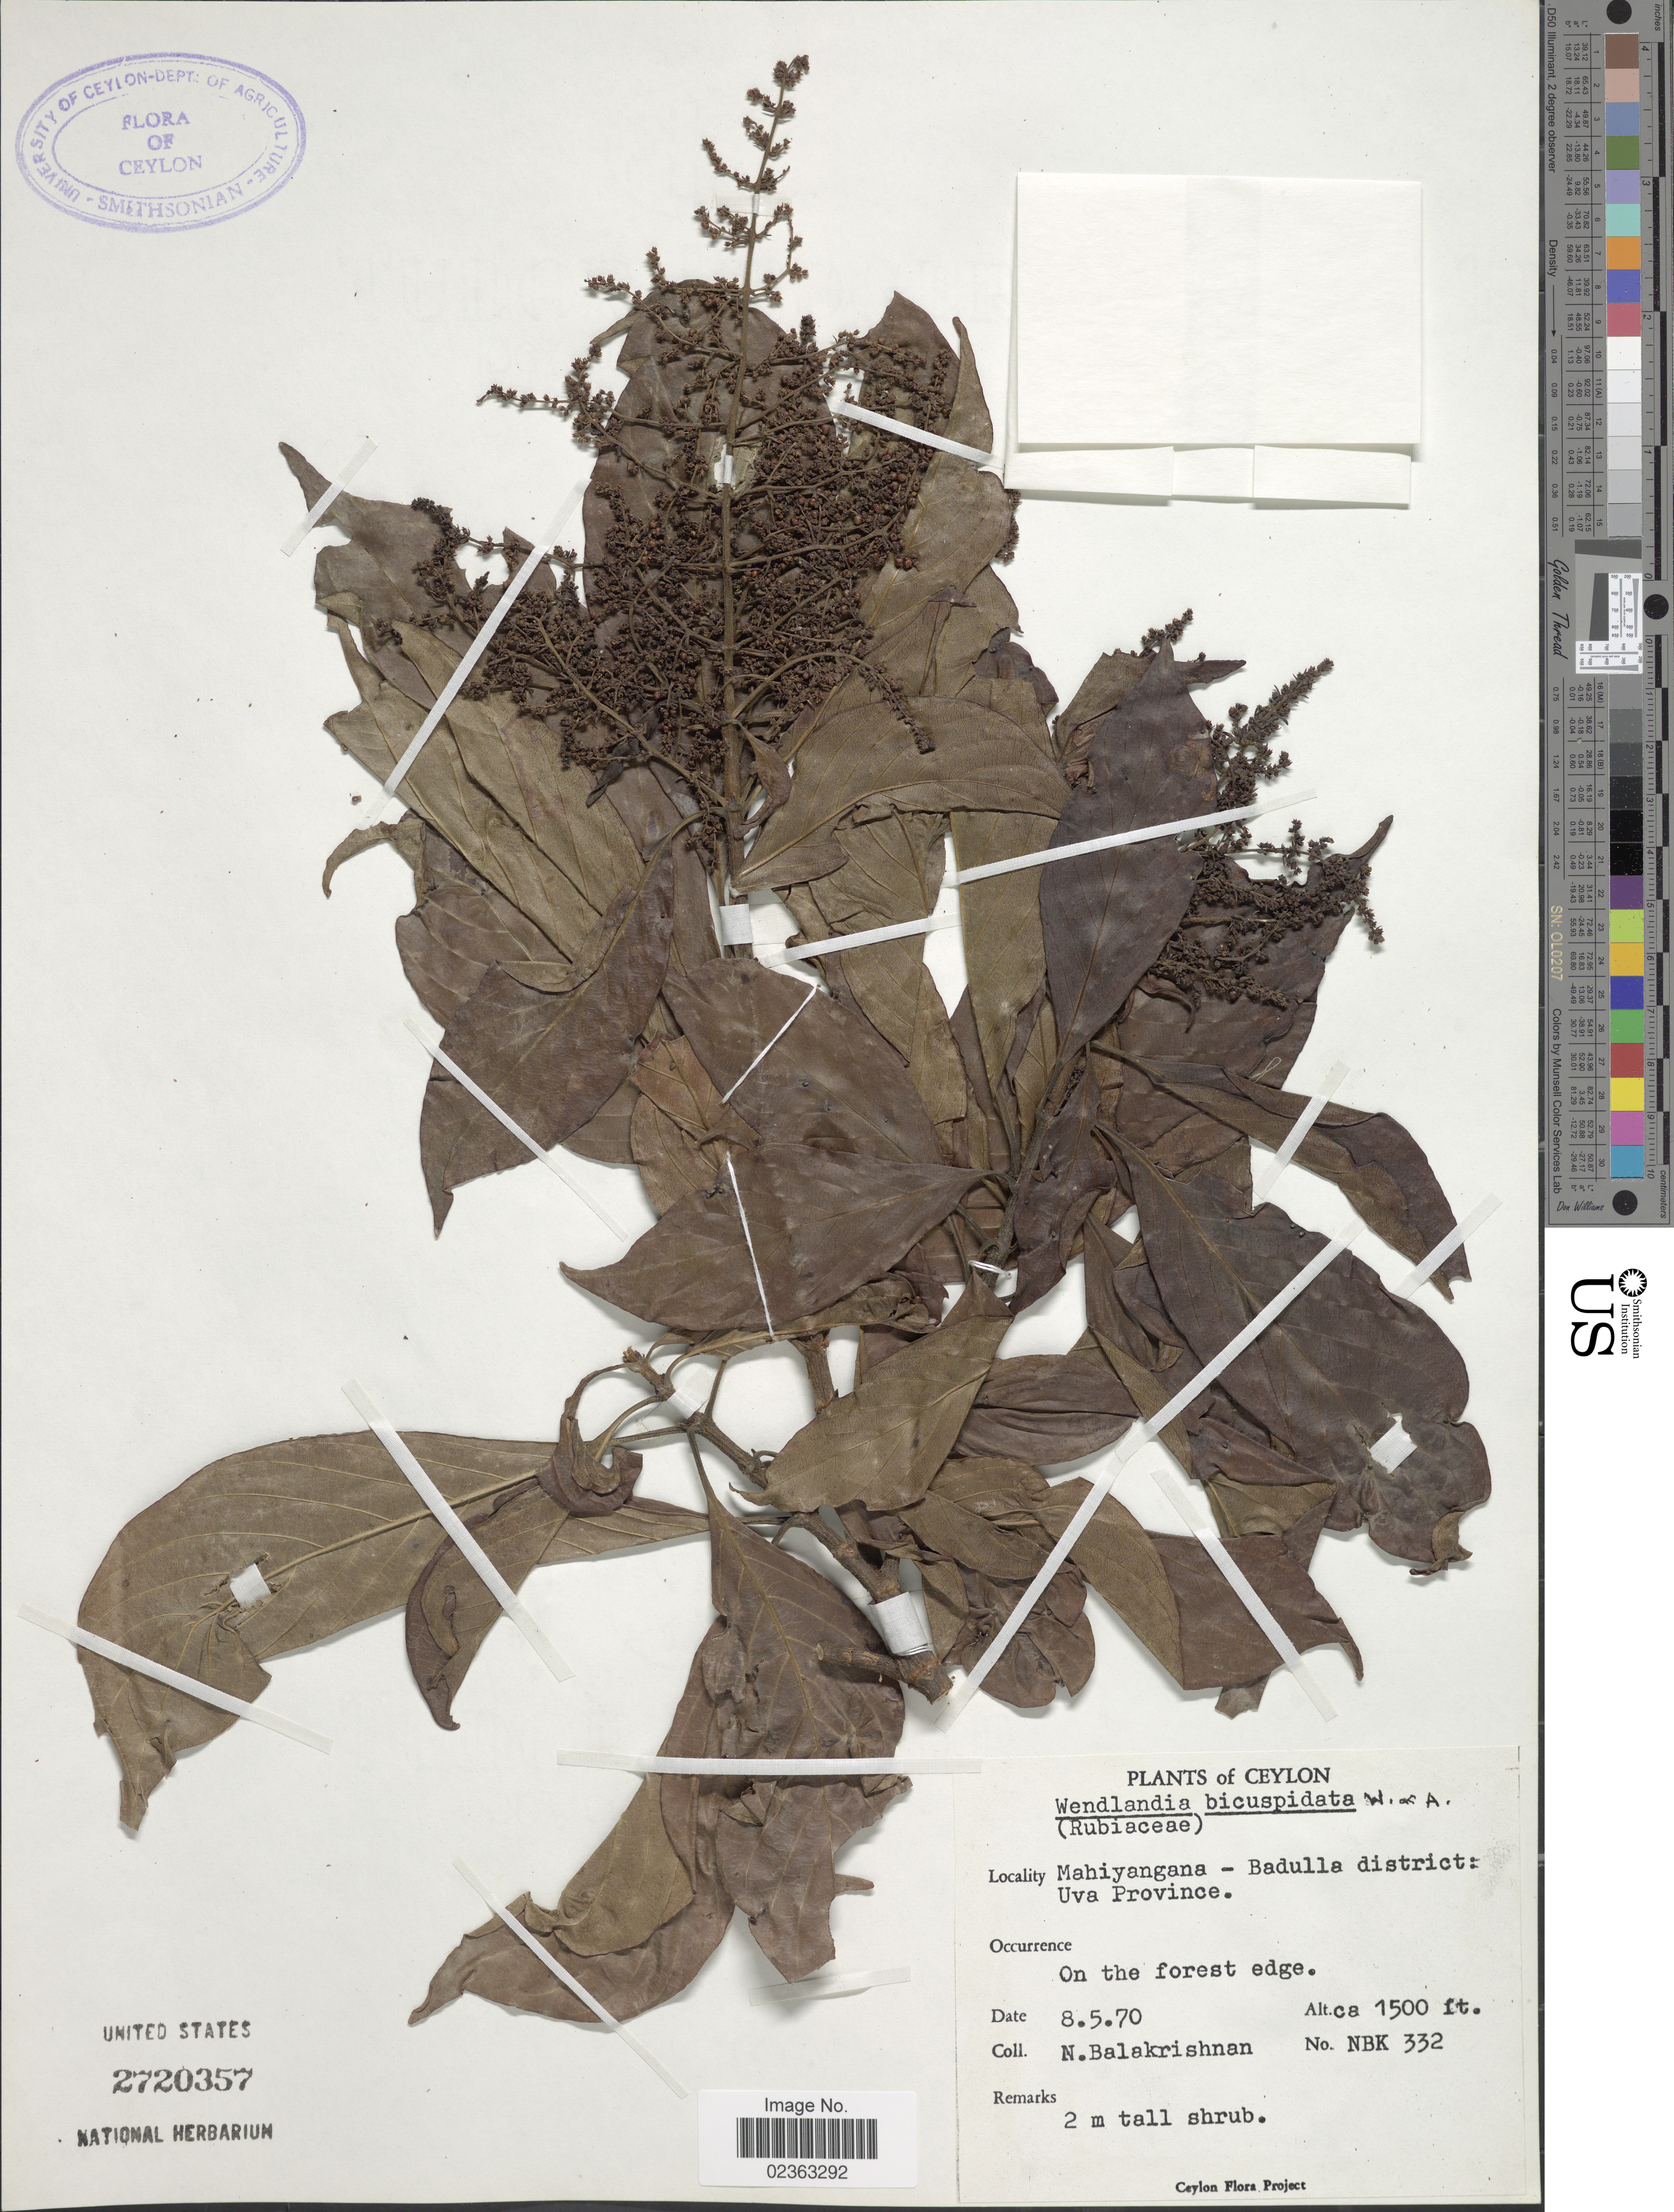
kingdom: Plantae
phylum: Tracheophyta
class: Magnoliopsida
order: Gentianales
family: Rubiaceae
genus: Wendlandia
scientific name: Wendlandia bicuspidata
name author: Wight & Arn.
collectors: N. Balakrishnan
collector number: NBK332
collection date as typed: Transcribed d/m/y: 8/5/70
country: Sri Lanka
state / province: Uva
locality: Ceylon, Mahiyangana- Badulla district, on the forest edge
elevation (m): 457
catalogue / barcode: US 2720357